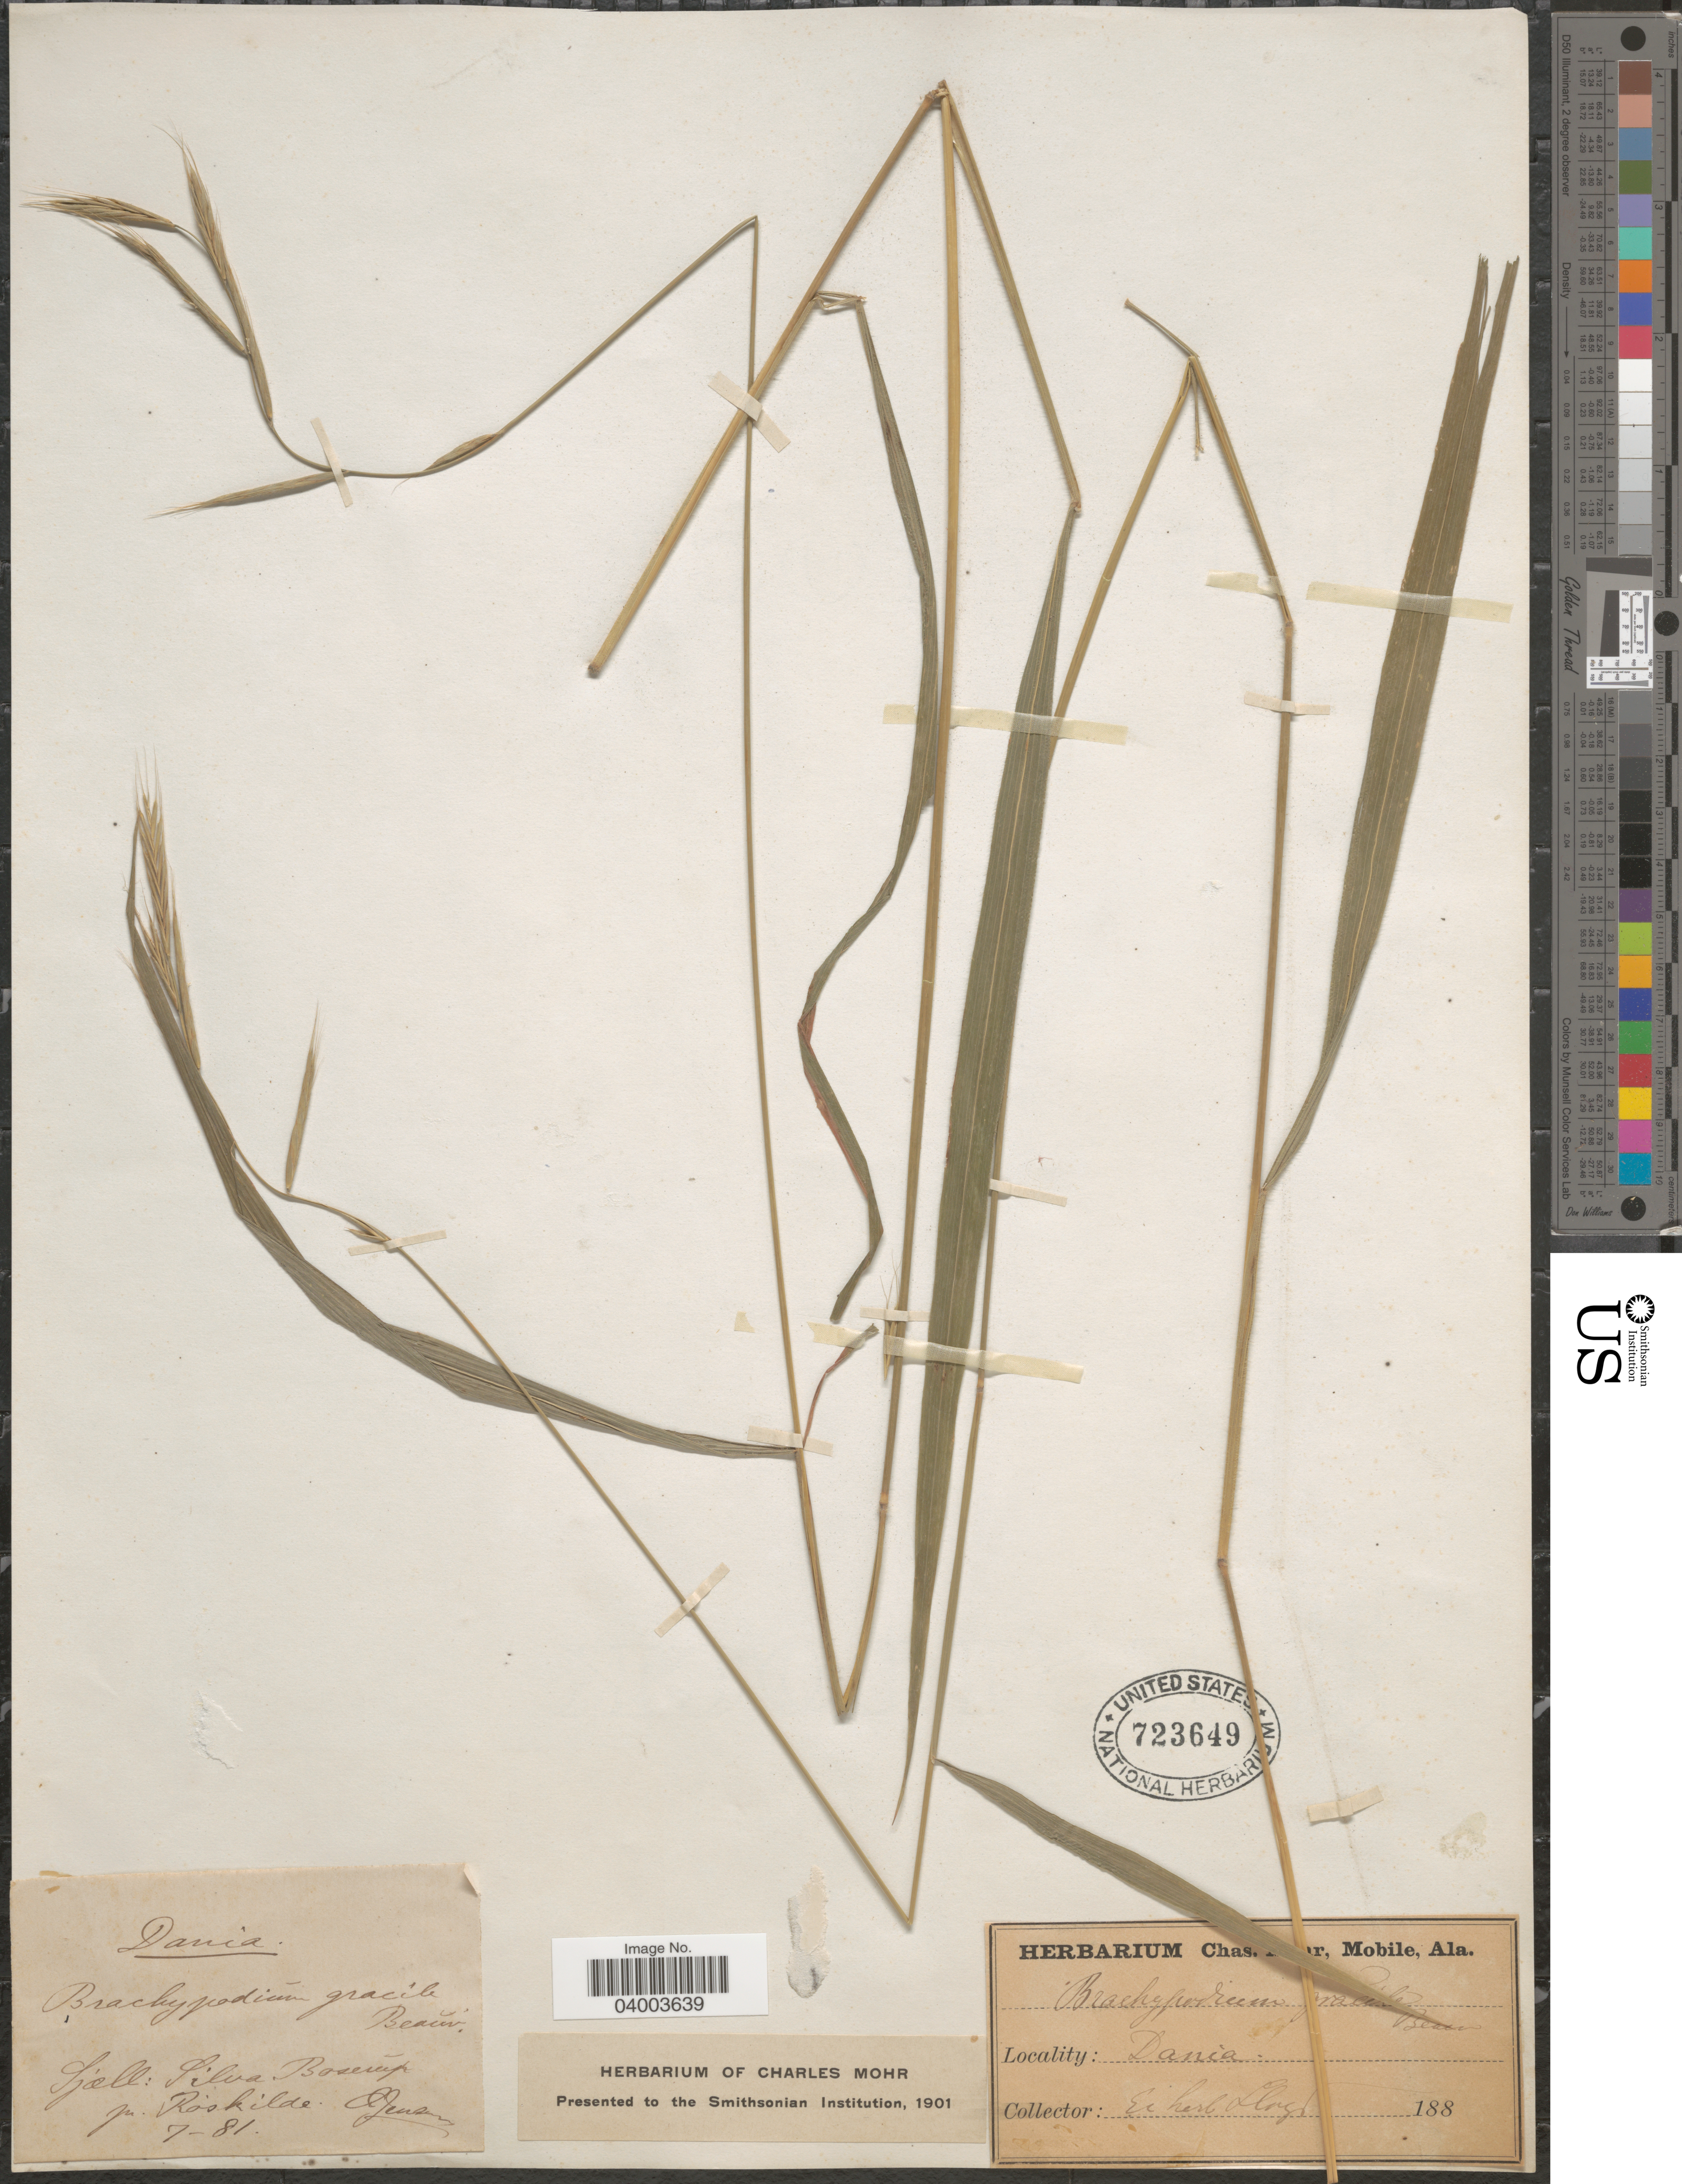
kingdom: Plantae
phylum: Tracheophyta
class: Liliopsida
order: Poales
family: Poaceae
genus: Brachypodium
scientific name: Brachypodium sylvaticum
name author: (Huds.) P. Beauv.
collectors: A. Jensen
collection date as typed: Transcribed d/m/y: /7/81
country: Denmark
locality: Dania. Sjall.: Silva Boserup p. Roskilde.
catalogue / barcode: US 723649